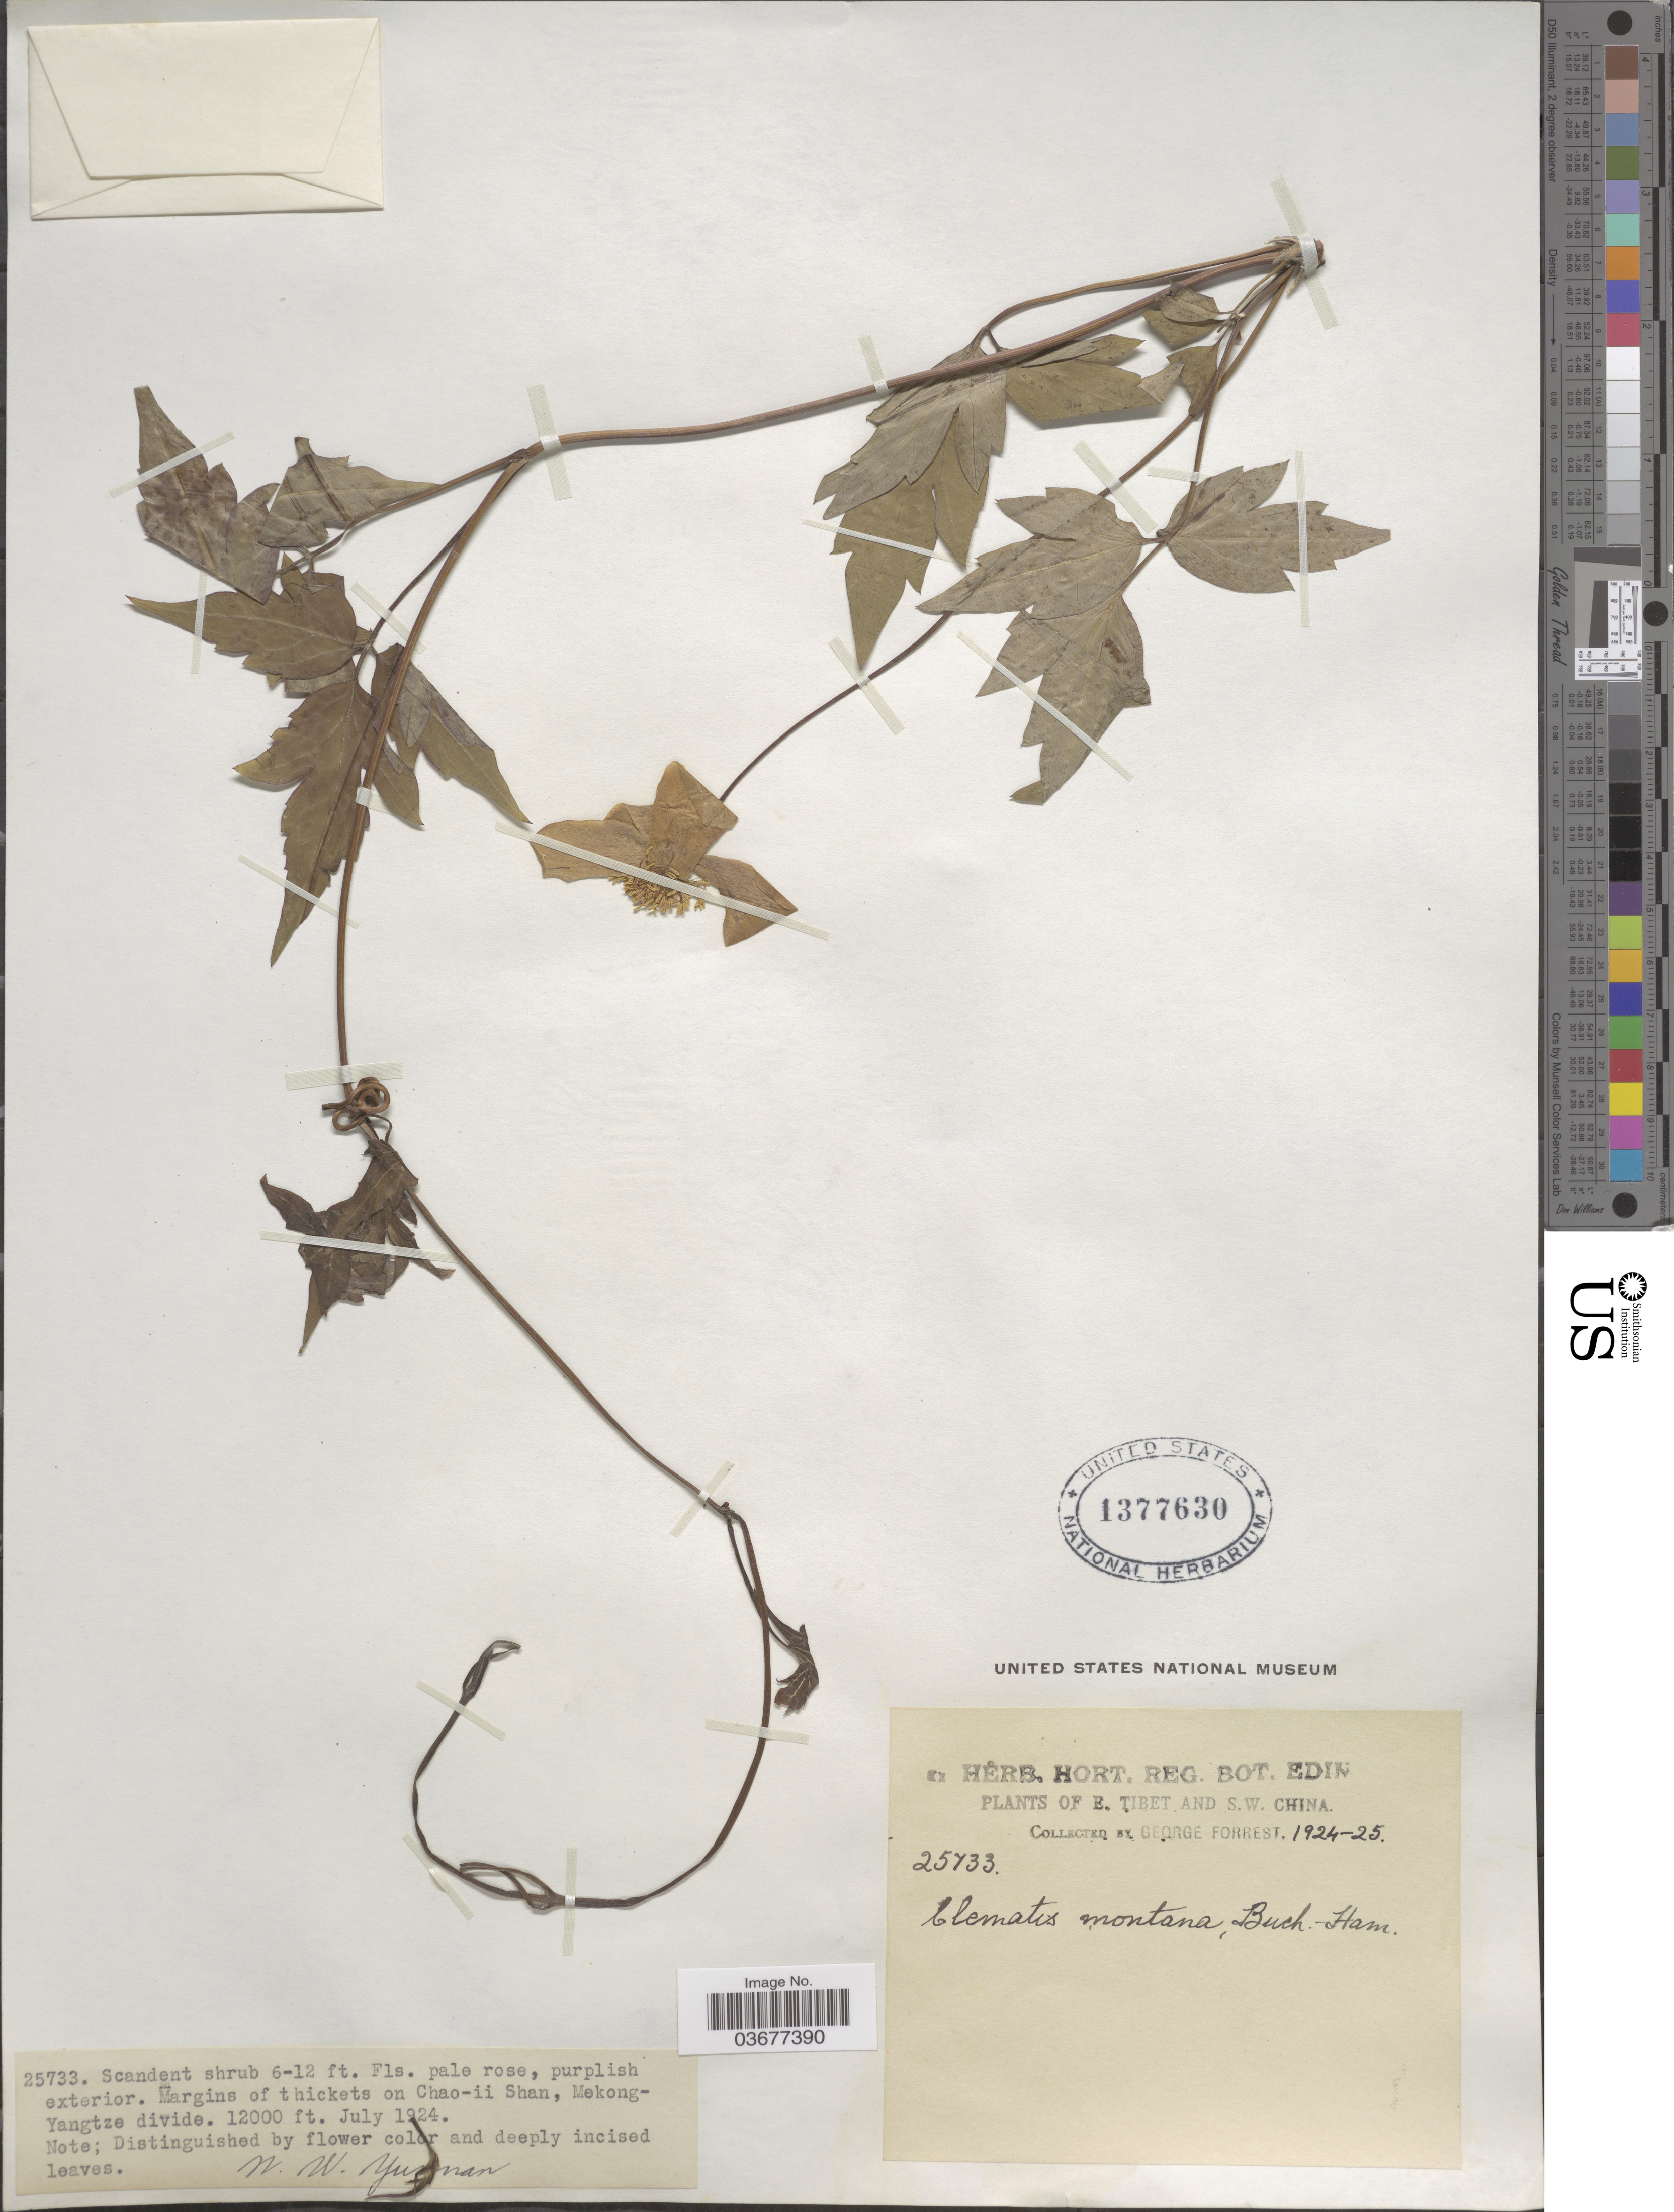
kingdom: Plantae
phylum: Tracheophyta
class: Magnoliopsida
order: Ranunculales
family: Ranunculaceae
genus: Clematis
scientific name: Clematis montana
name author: Buch.-Ham. ex DC.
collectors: G. Forrest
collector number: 25733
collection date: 1924-07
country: China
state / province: Xizang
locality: S.W. China. Margins of thickets on Chao-ii Shan, Mekong-Yangtze divide.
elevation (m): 3658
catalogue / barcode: US 1377630